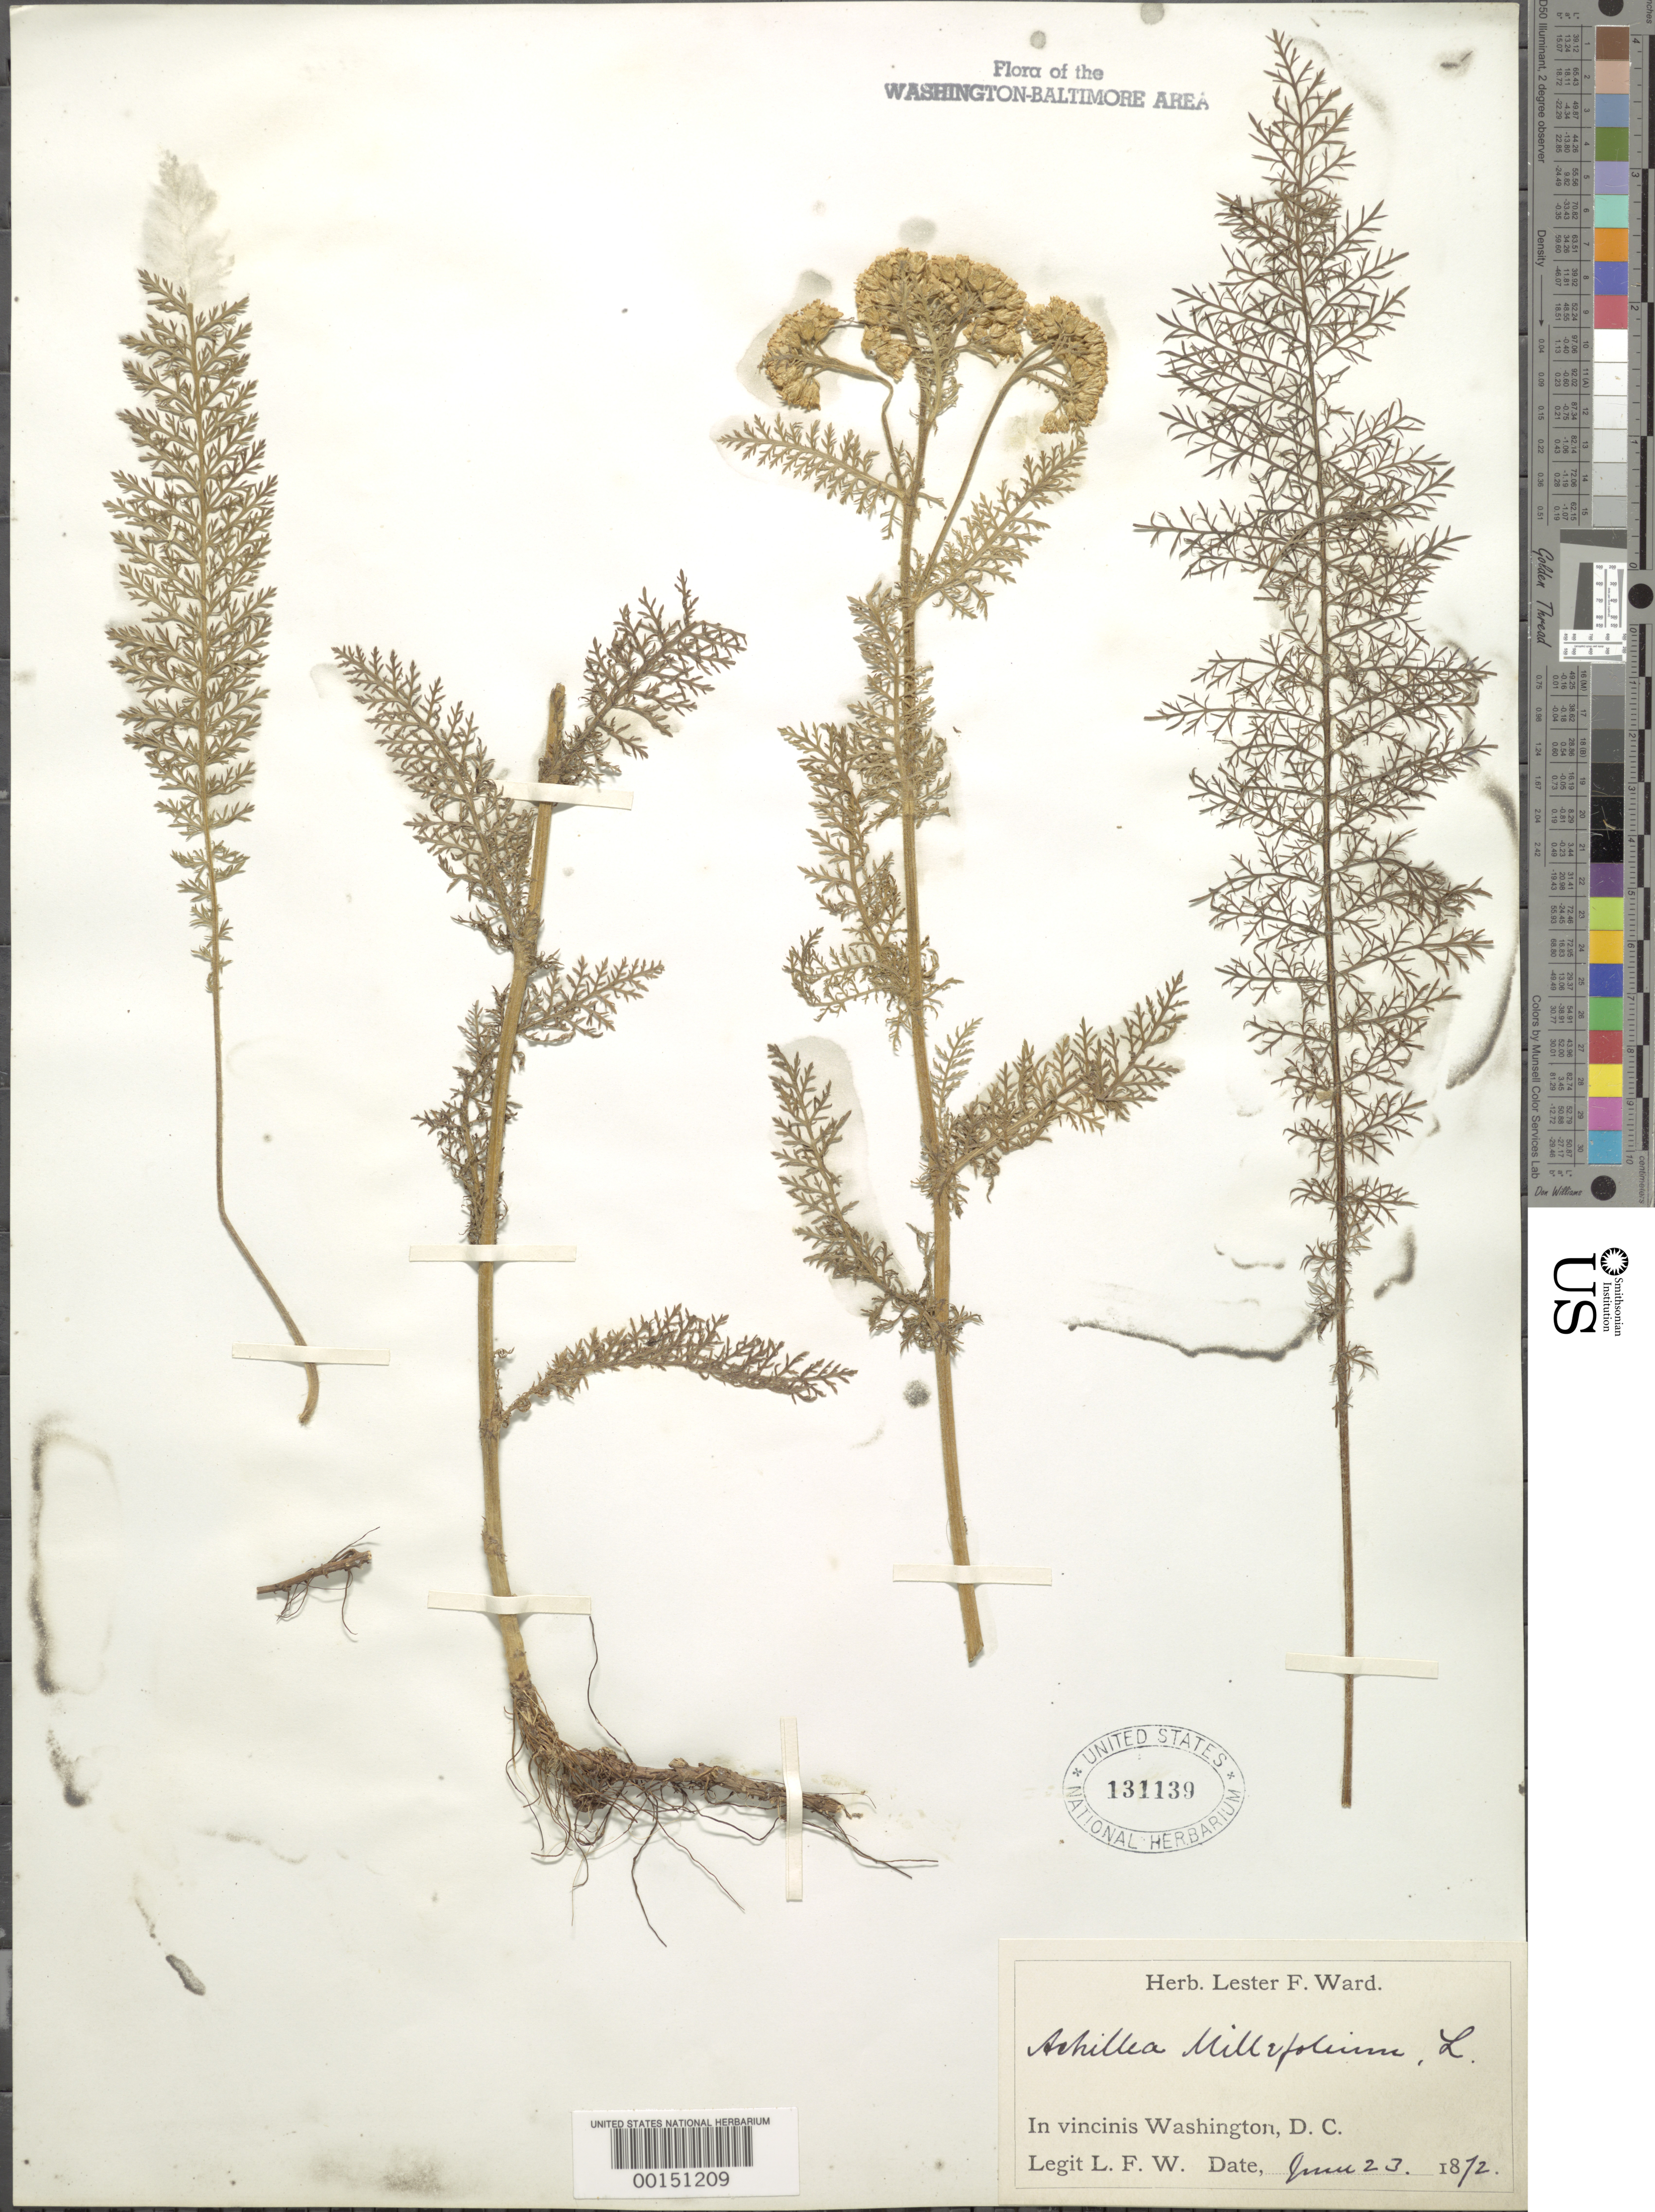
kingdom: Plantae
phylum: Tracheophyta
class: Magnoliopsida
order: Asterales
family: Asteraceae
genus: Achillea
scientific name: Achillea millefolium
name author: L.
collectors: L. F. Ward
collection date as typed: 23 Jun 1872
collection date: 1872-06-23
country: United States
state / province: District of Columbia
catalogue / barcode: US 131139